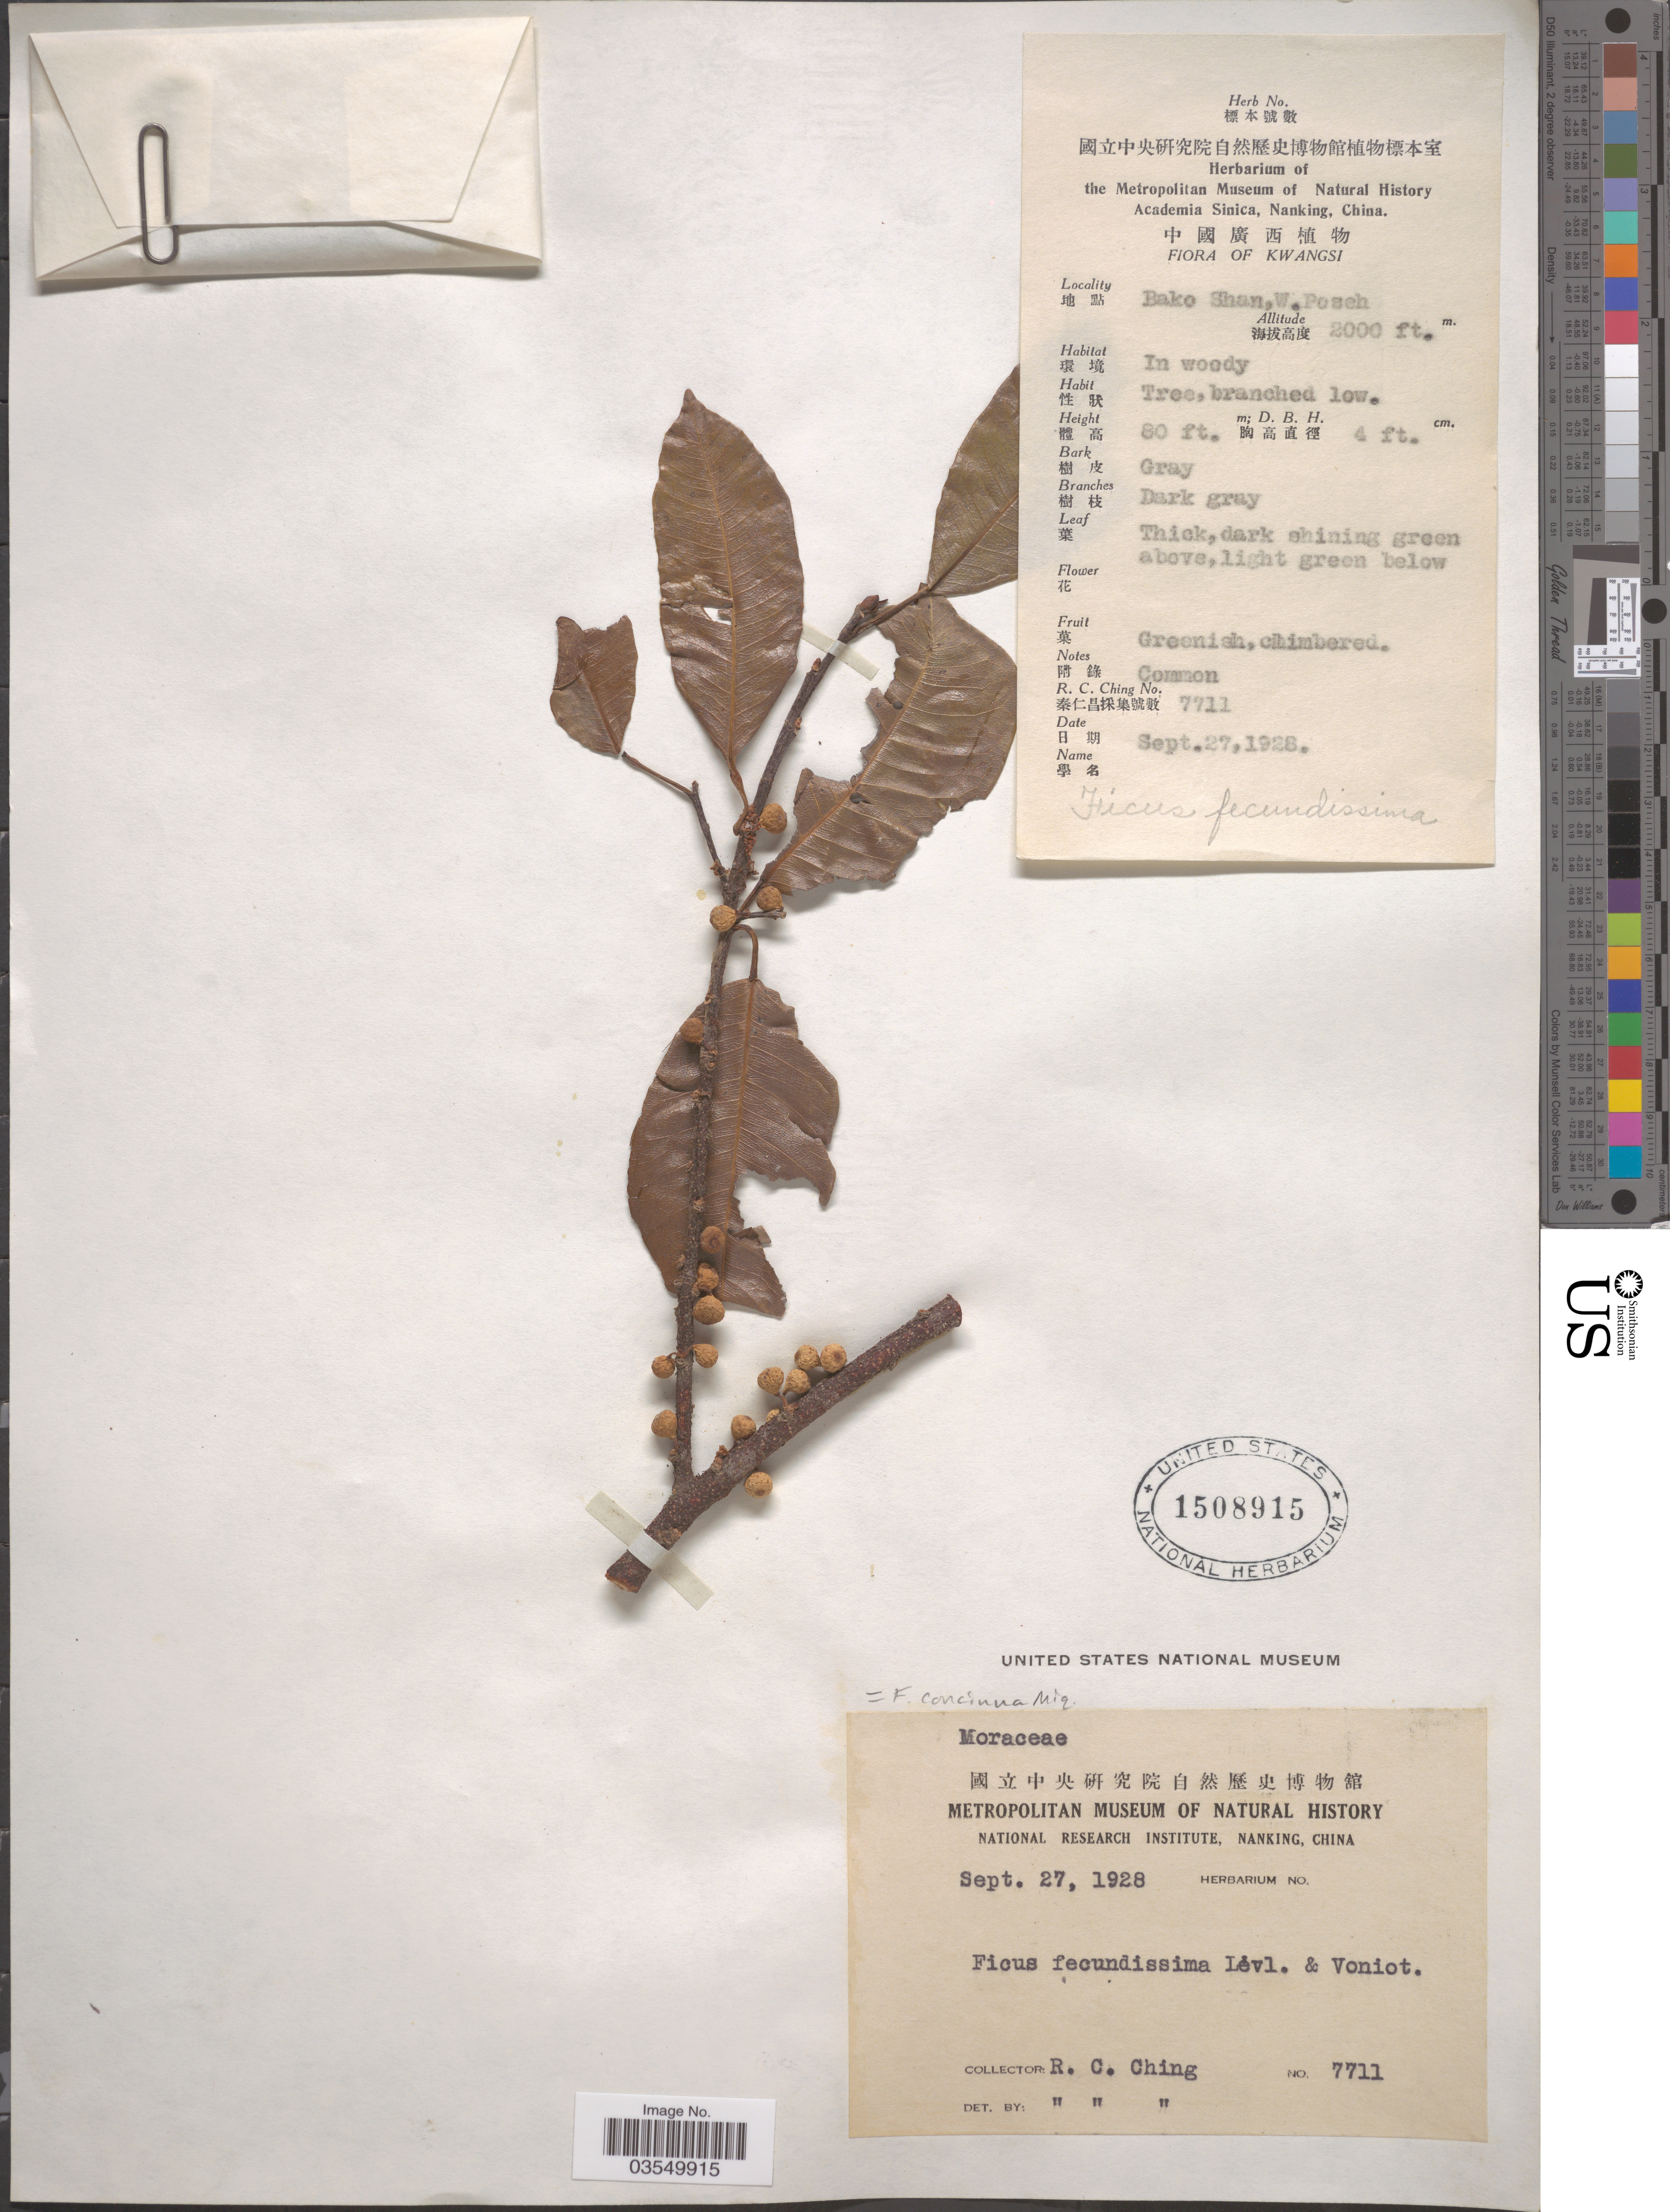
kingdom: Plantae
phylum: Tracheophyta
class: Magnoliopsida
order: Rosales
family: Moraceae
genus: Ficus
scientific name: Ficus concinna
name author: Miq.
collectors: R. C. Ching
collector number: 7711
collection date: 1928-09-27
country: China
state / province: Guangxi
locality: Kwangsi. Bako Shan,W.Poseh.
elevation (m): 610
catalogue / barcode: US 1508915